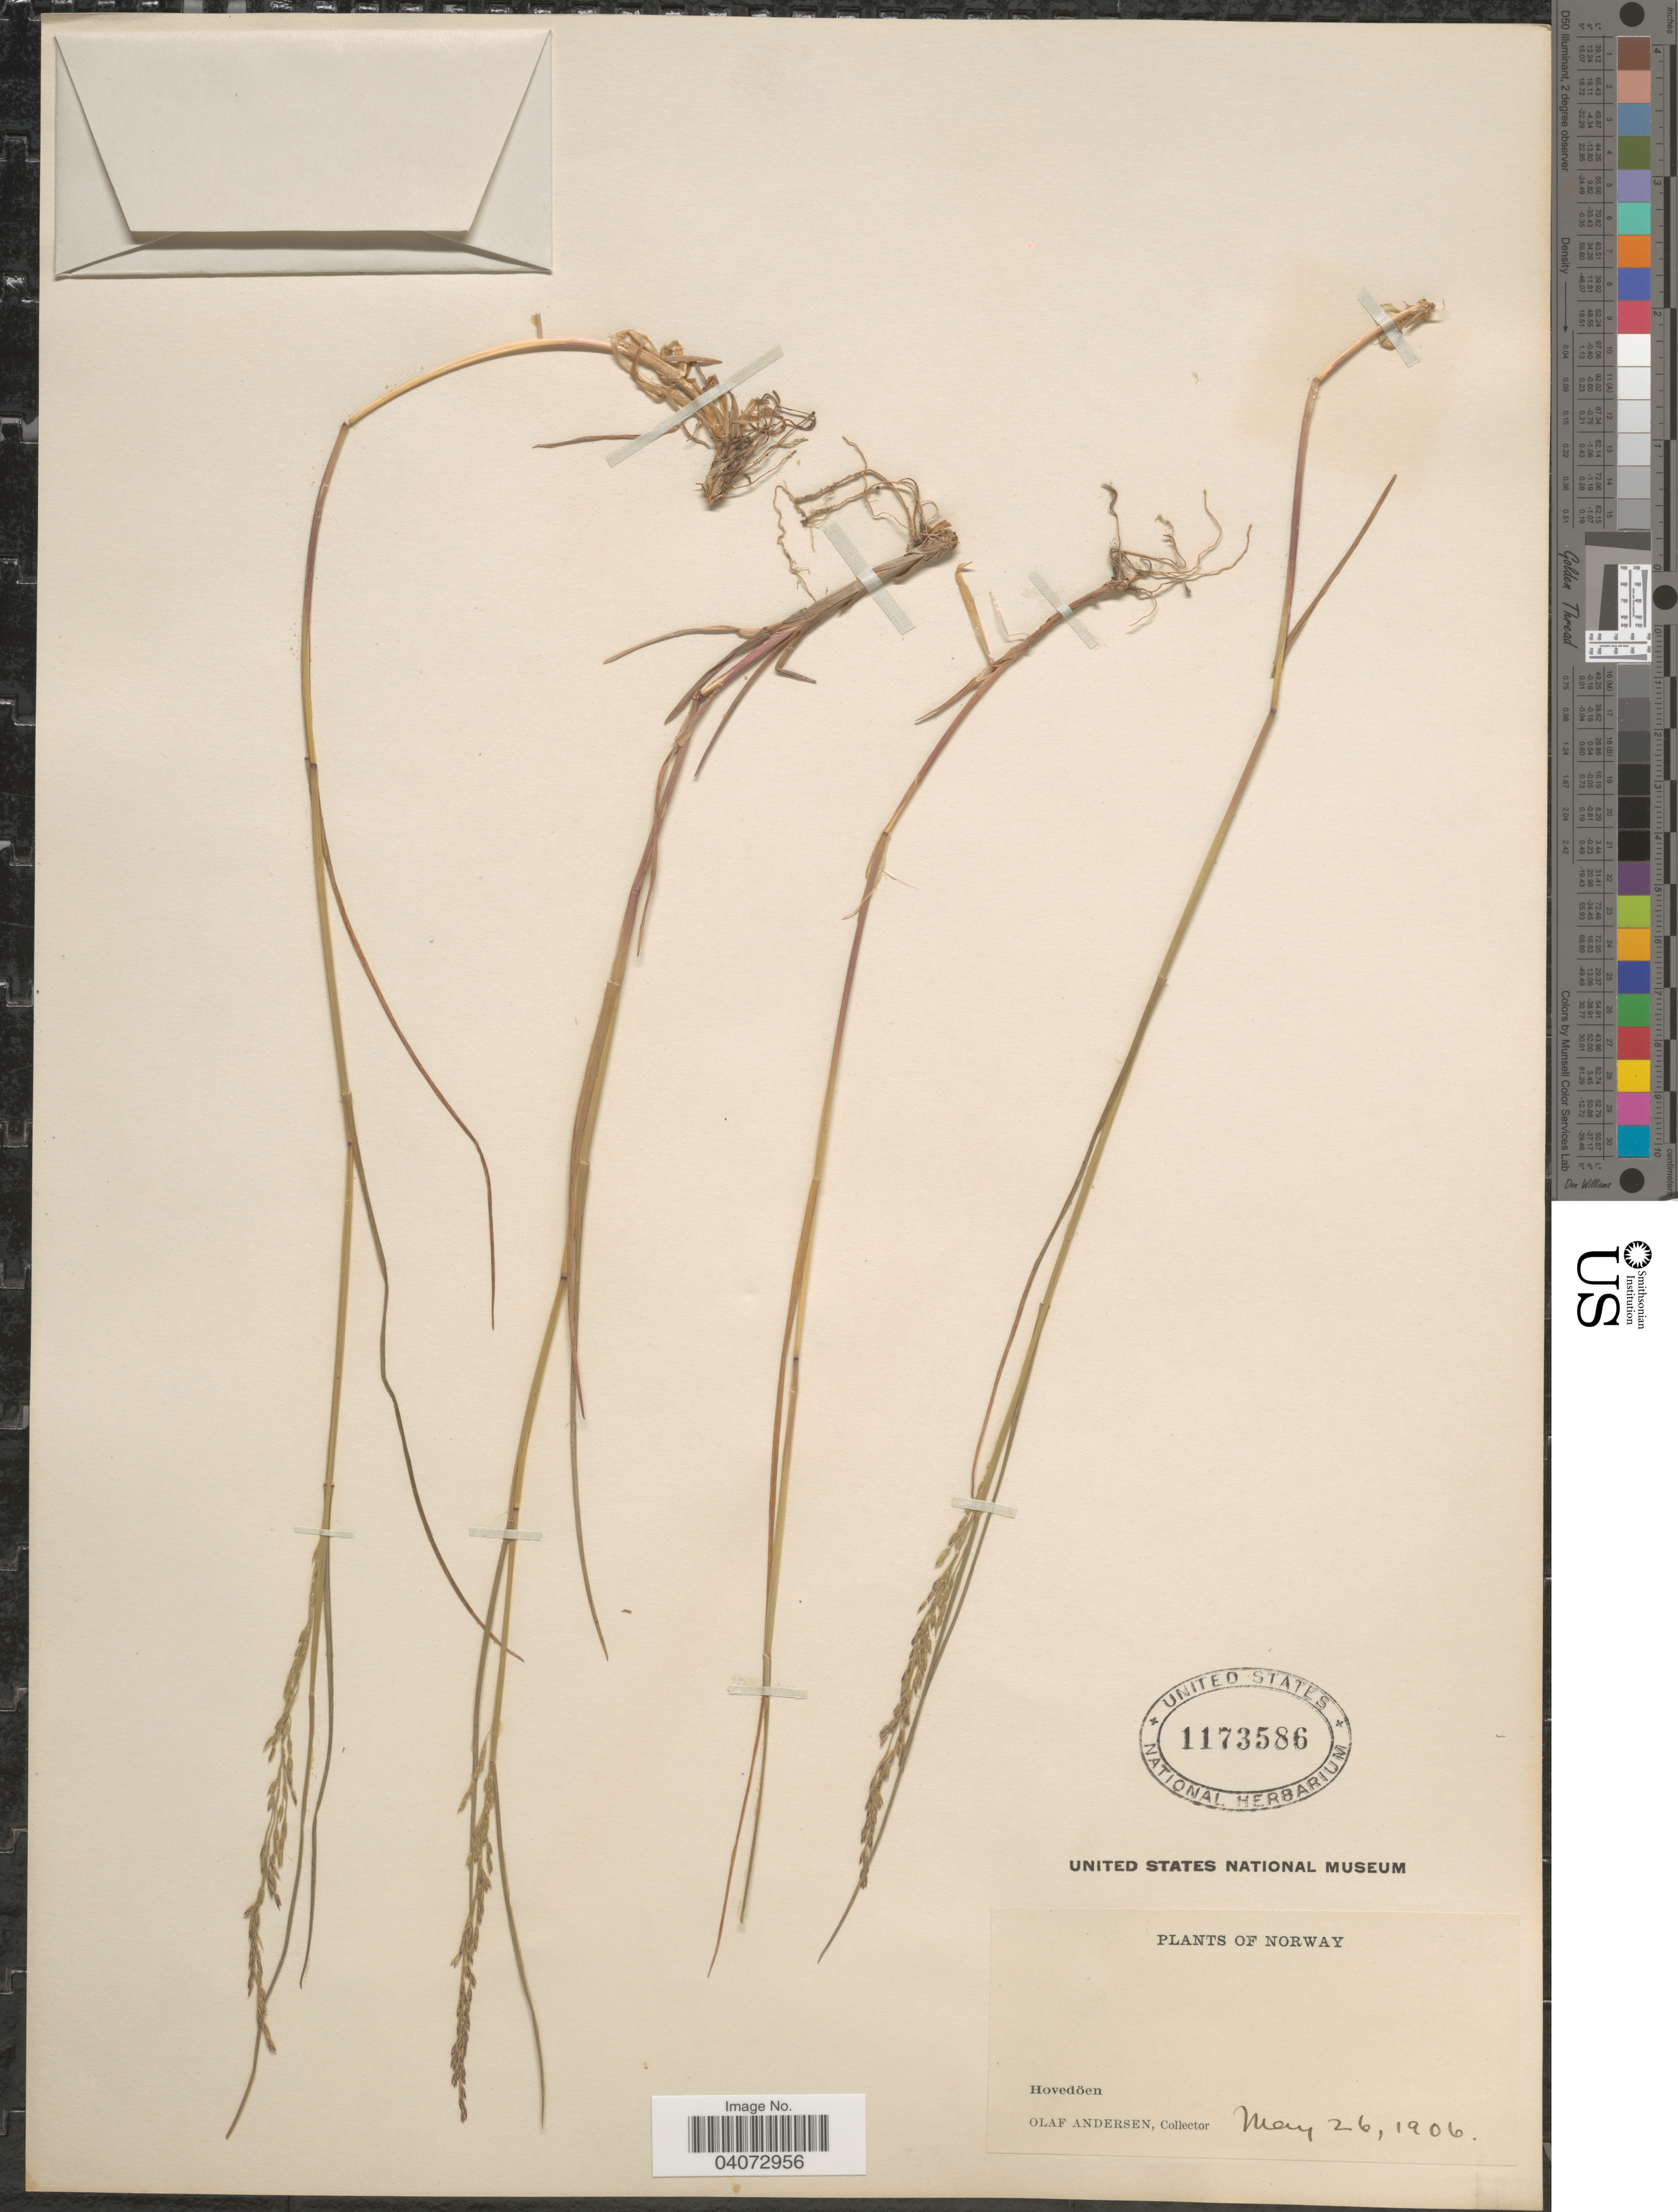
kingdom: Plantae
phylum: Tracheophyta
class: Liliopsida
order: Poales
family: Poaceae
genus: Poa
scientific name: Poa sp.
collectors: O. Andersen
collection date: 1906-05-26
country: Norway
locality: Hovedöen.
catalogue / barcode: US 1173586